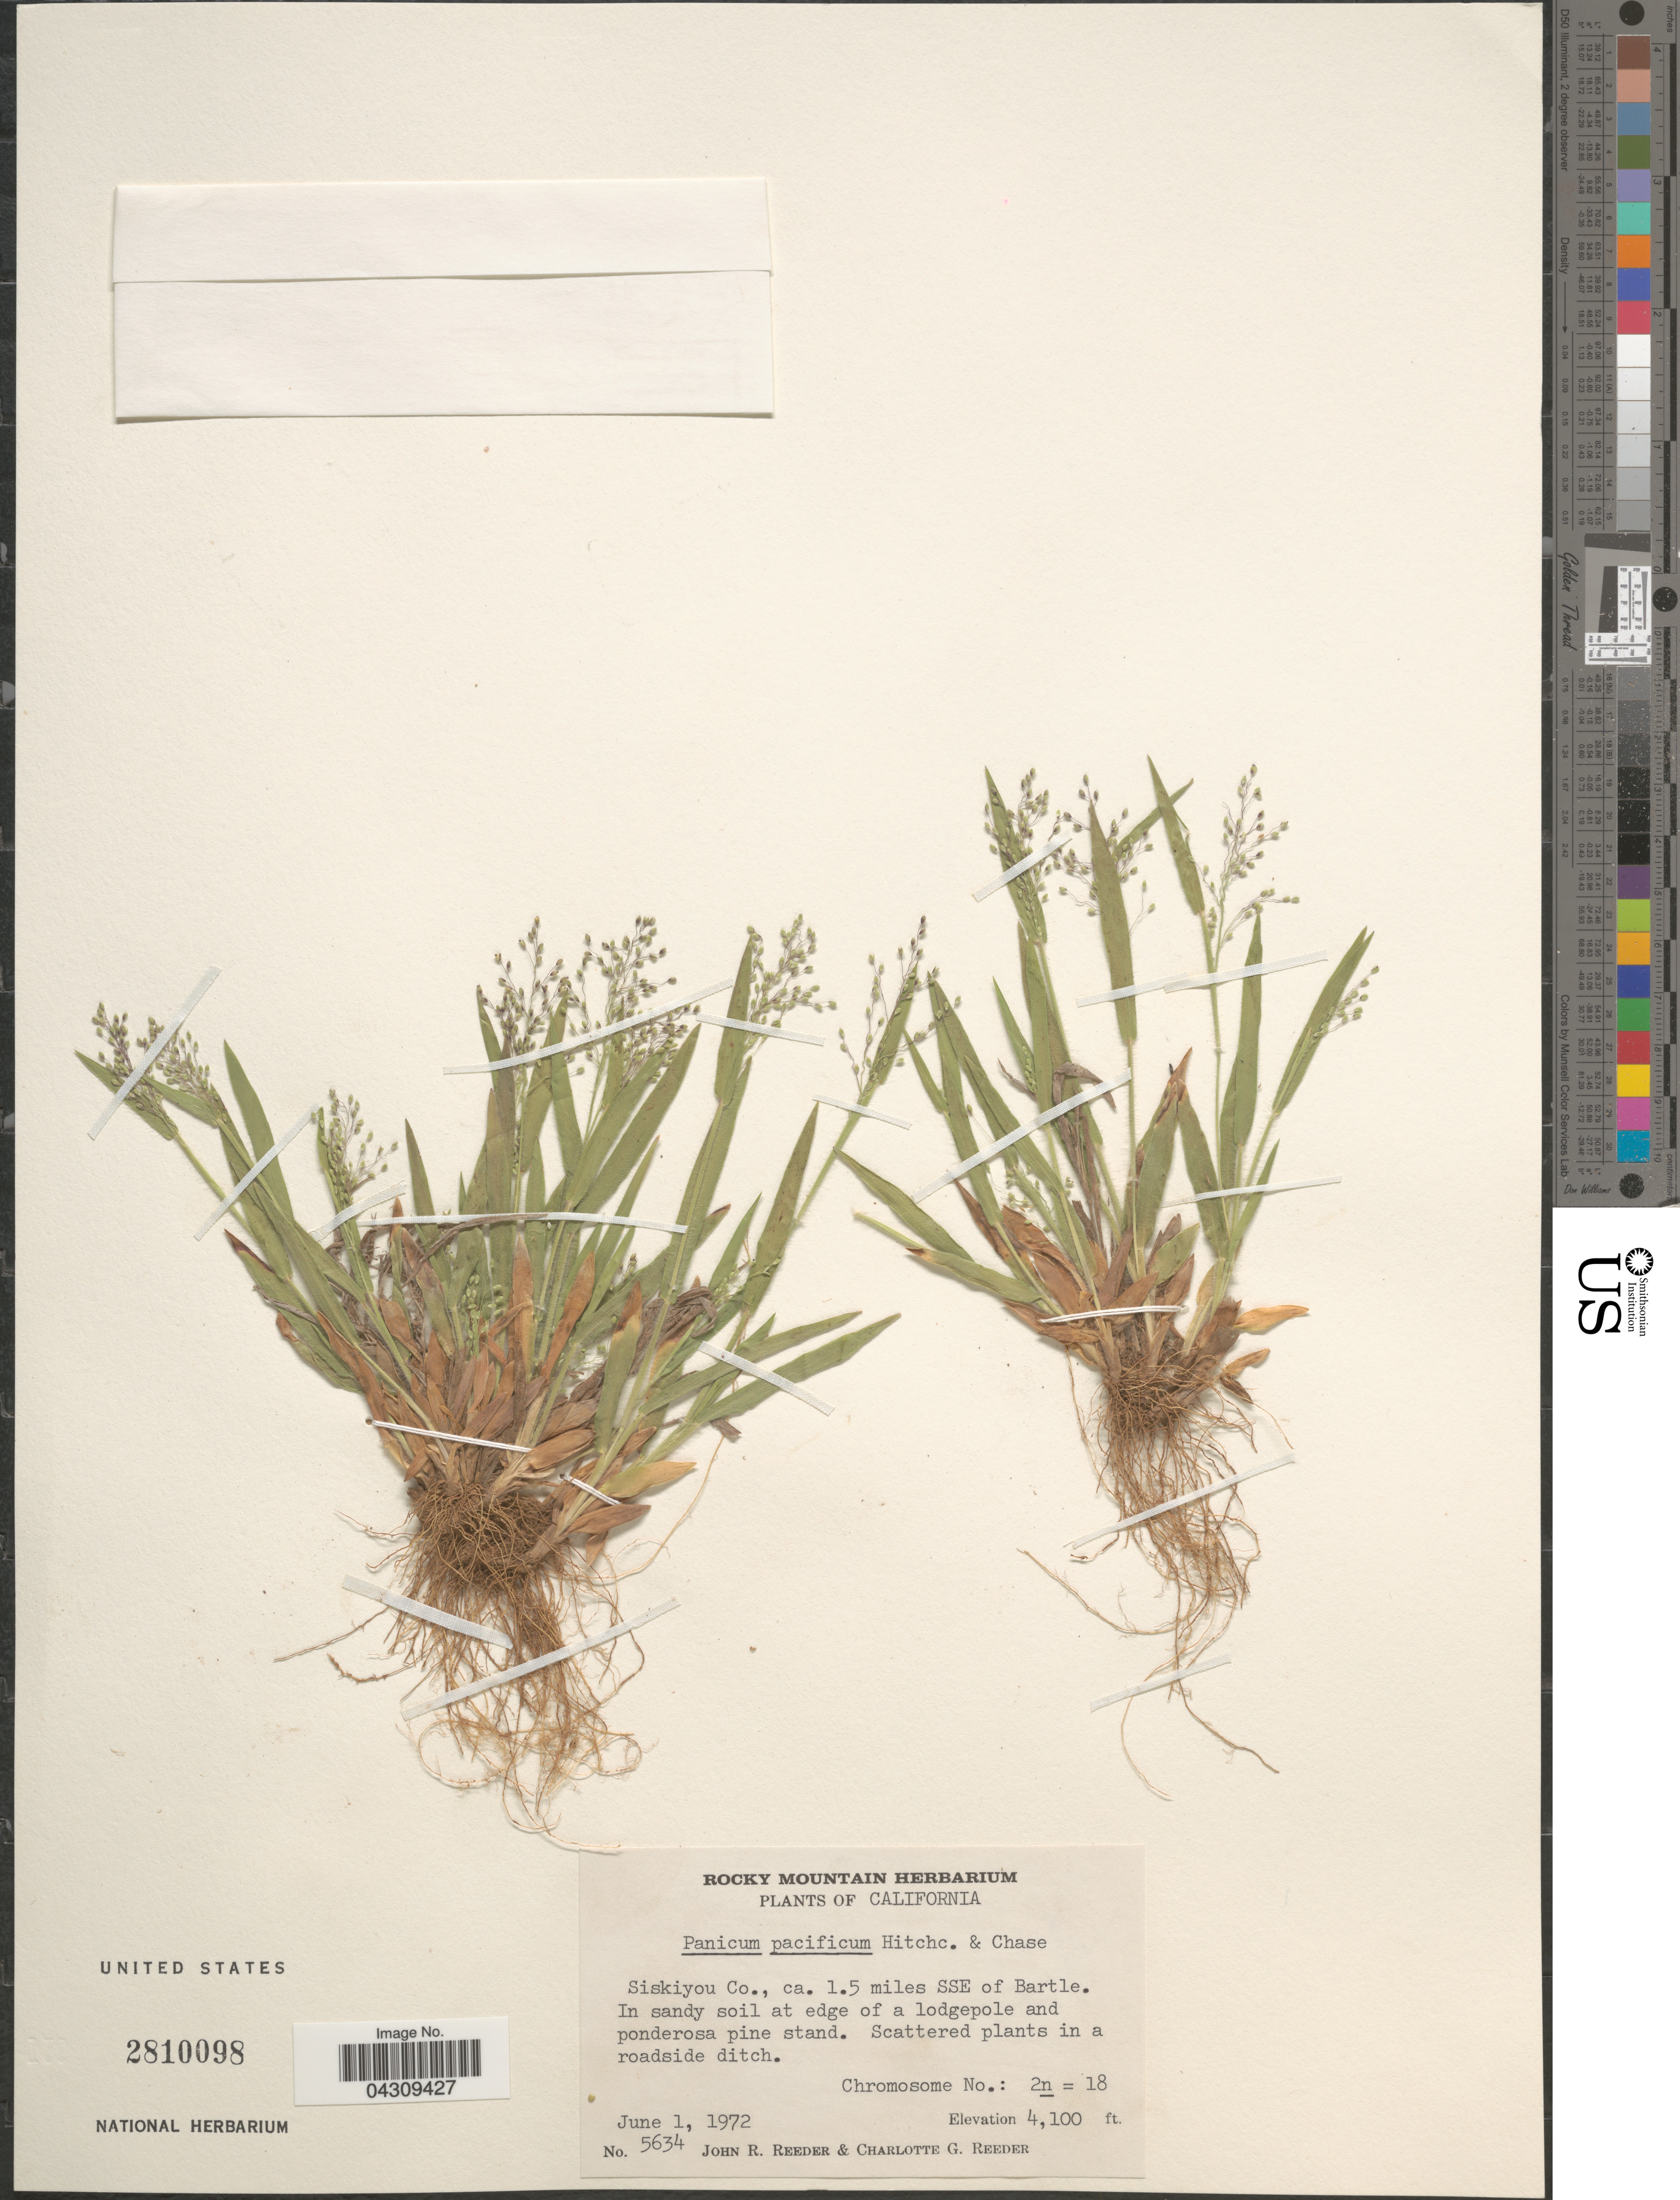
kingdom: Plantae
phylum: Tracheophyta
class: Liliopsida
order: Poales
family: Poaceae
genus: Dichanthelium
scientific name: Dichanthelium acuminatum var. acuminatum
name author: (Sw.) Gould & C.A. Clark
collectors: J. R. Reeder & C. G. Reeder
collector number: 5634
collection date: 1972-06-01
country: United States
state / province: California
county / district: Siskiyou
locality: Siskiyou Co., ca. 1.5 miles SSE of Bartle.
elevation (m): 1250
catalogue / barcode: US 2810098